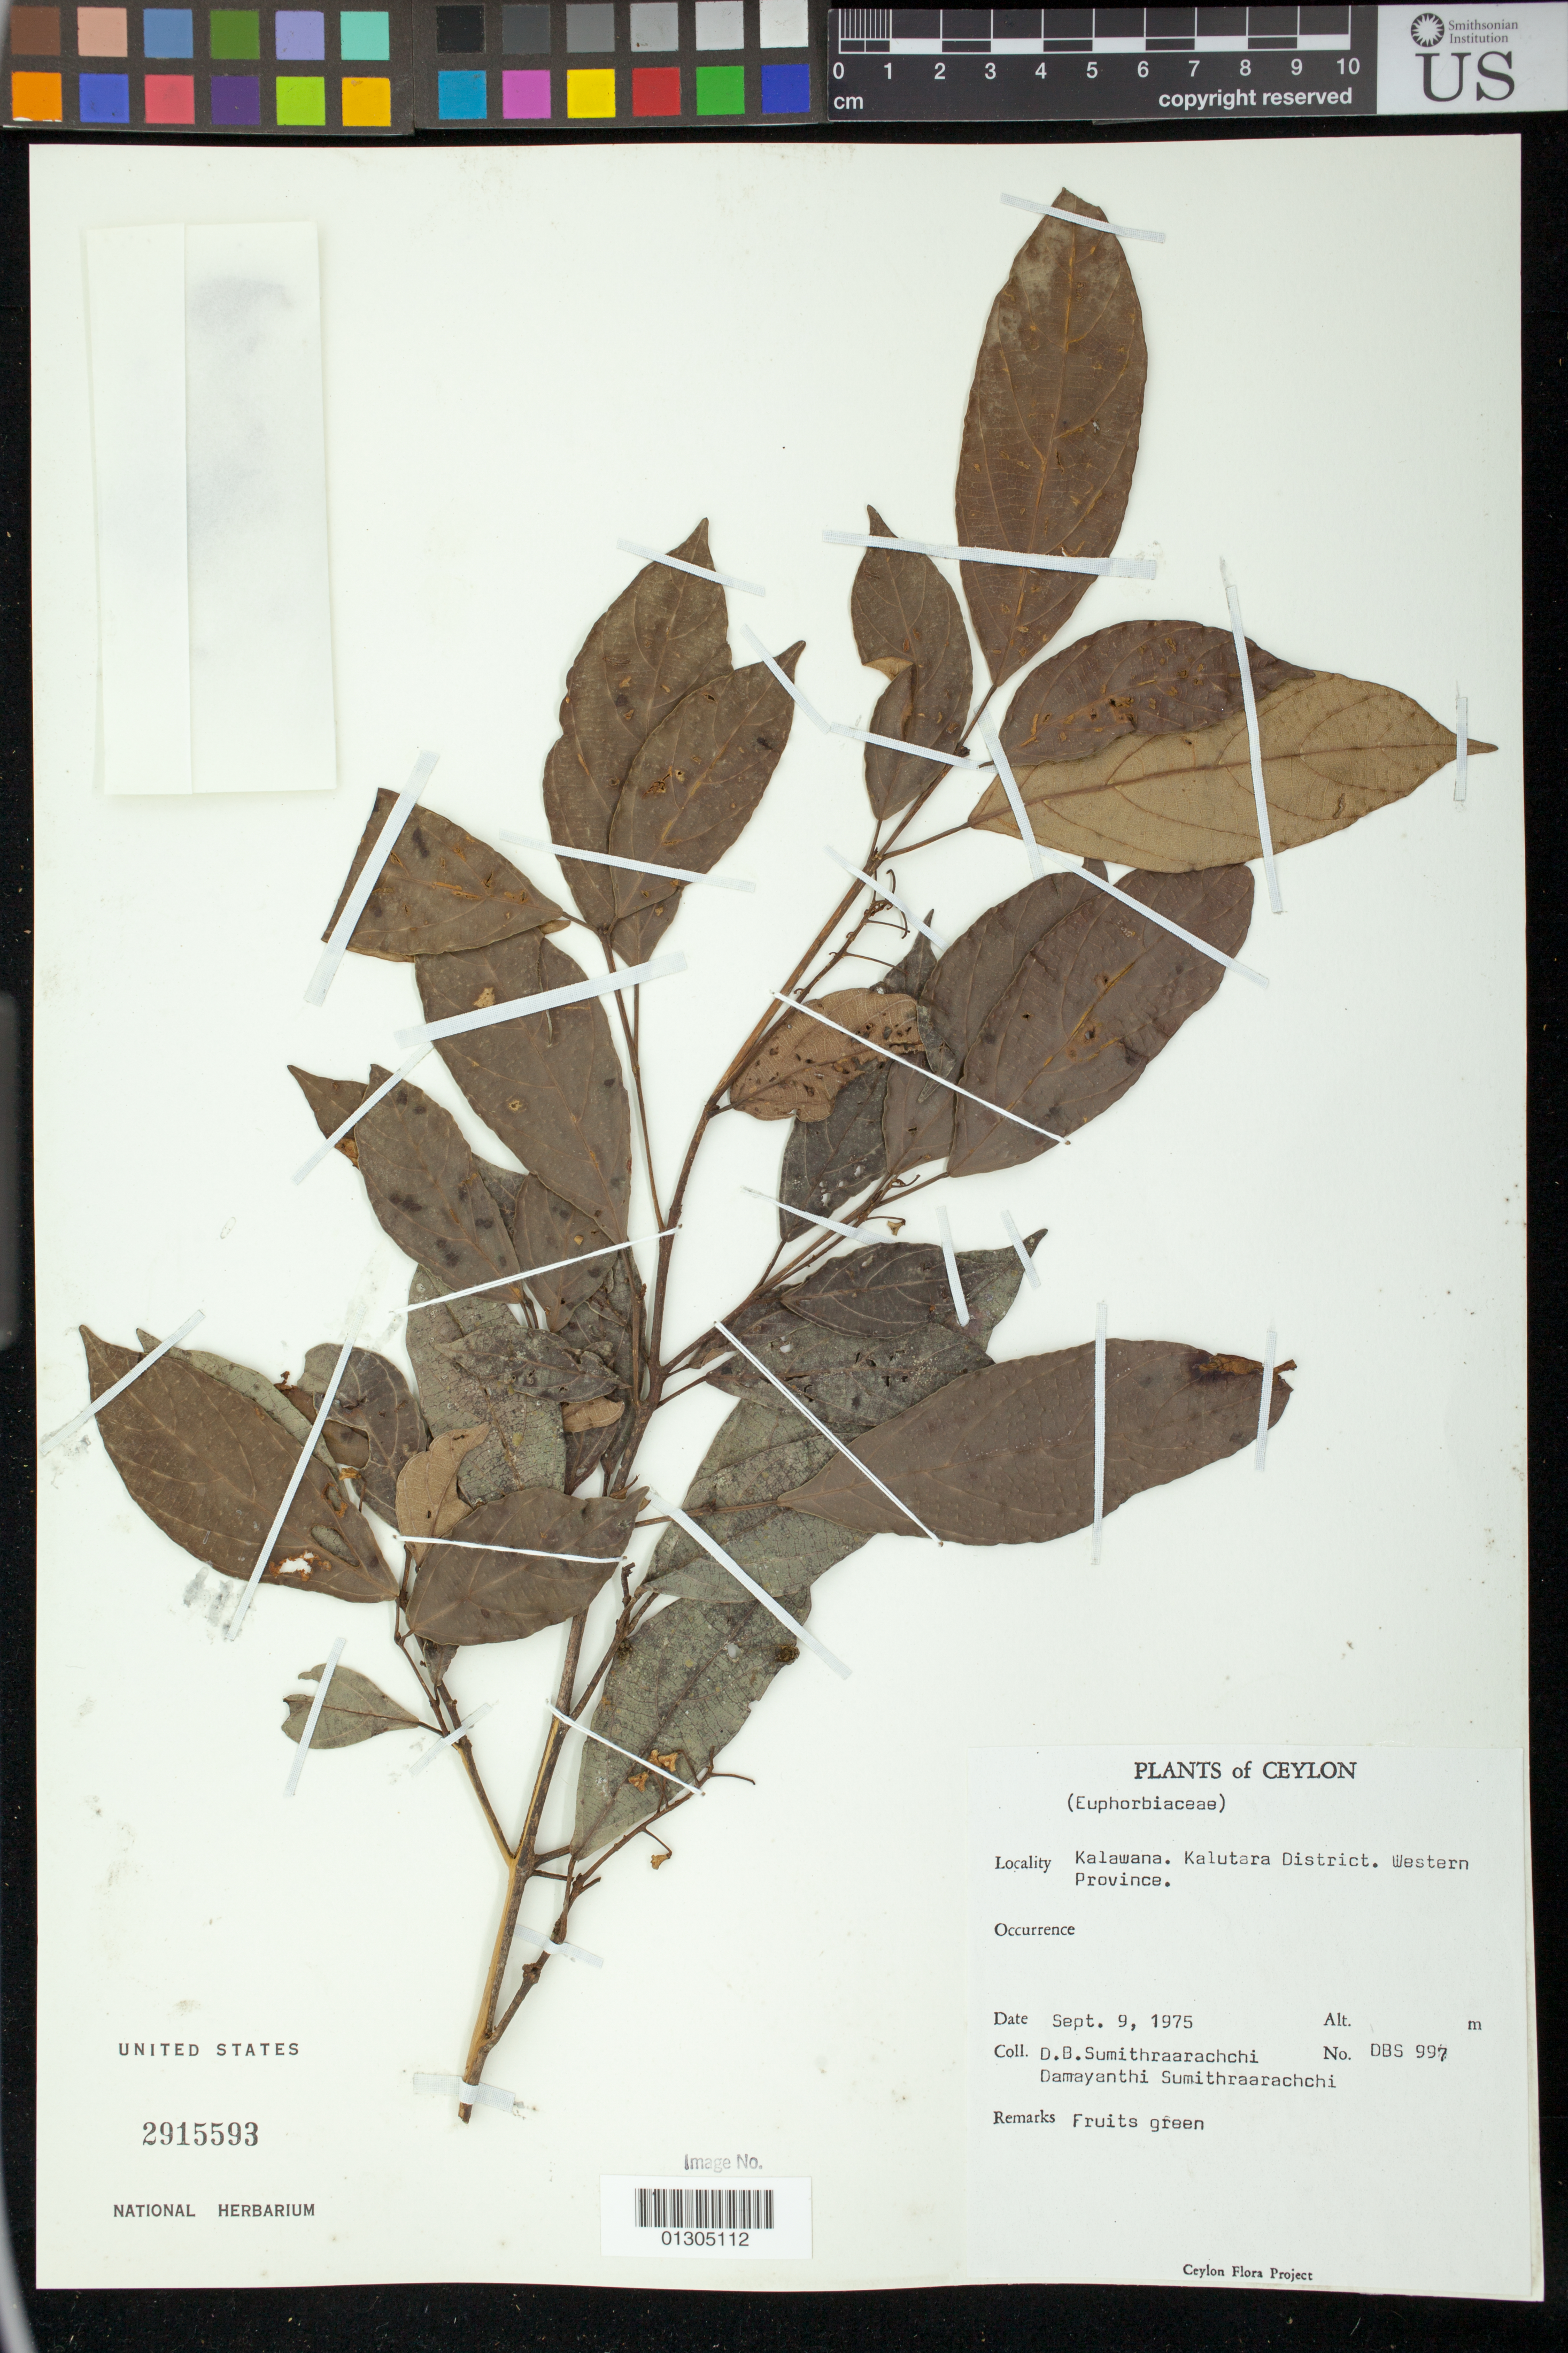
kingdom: Plantae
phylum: Tracheophyta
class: Magnoliopsida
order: Malpighiales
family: Euphorbiaceae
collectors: D. B. Sumithraarachchi & D. Sumithraarachchi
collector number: DBS 997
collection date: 1975-09-09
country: Sri Lanka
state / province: Western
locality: Kalawana. Kalutara District.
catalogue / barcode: US 2915593